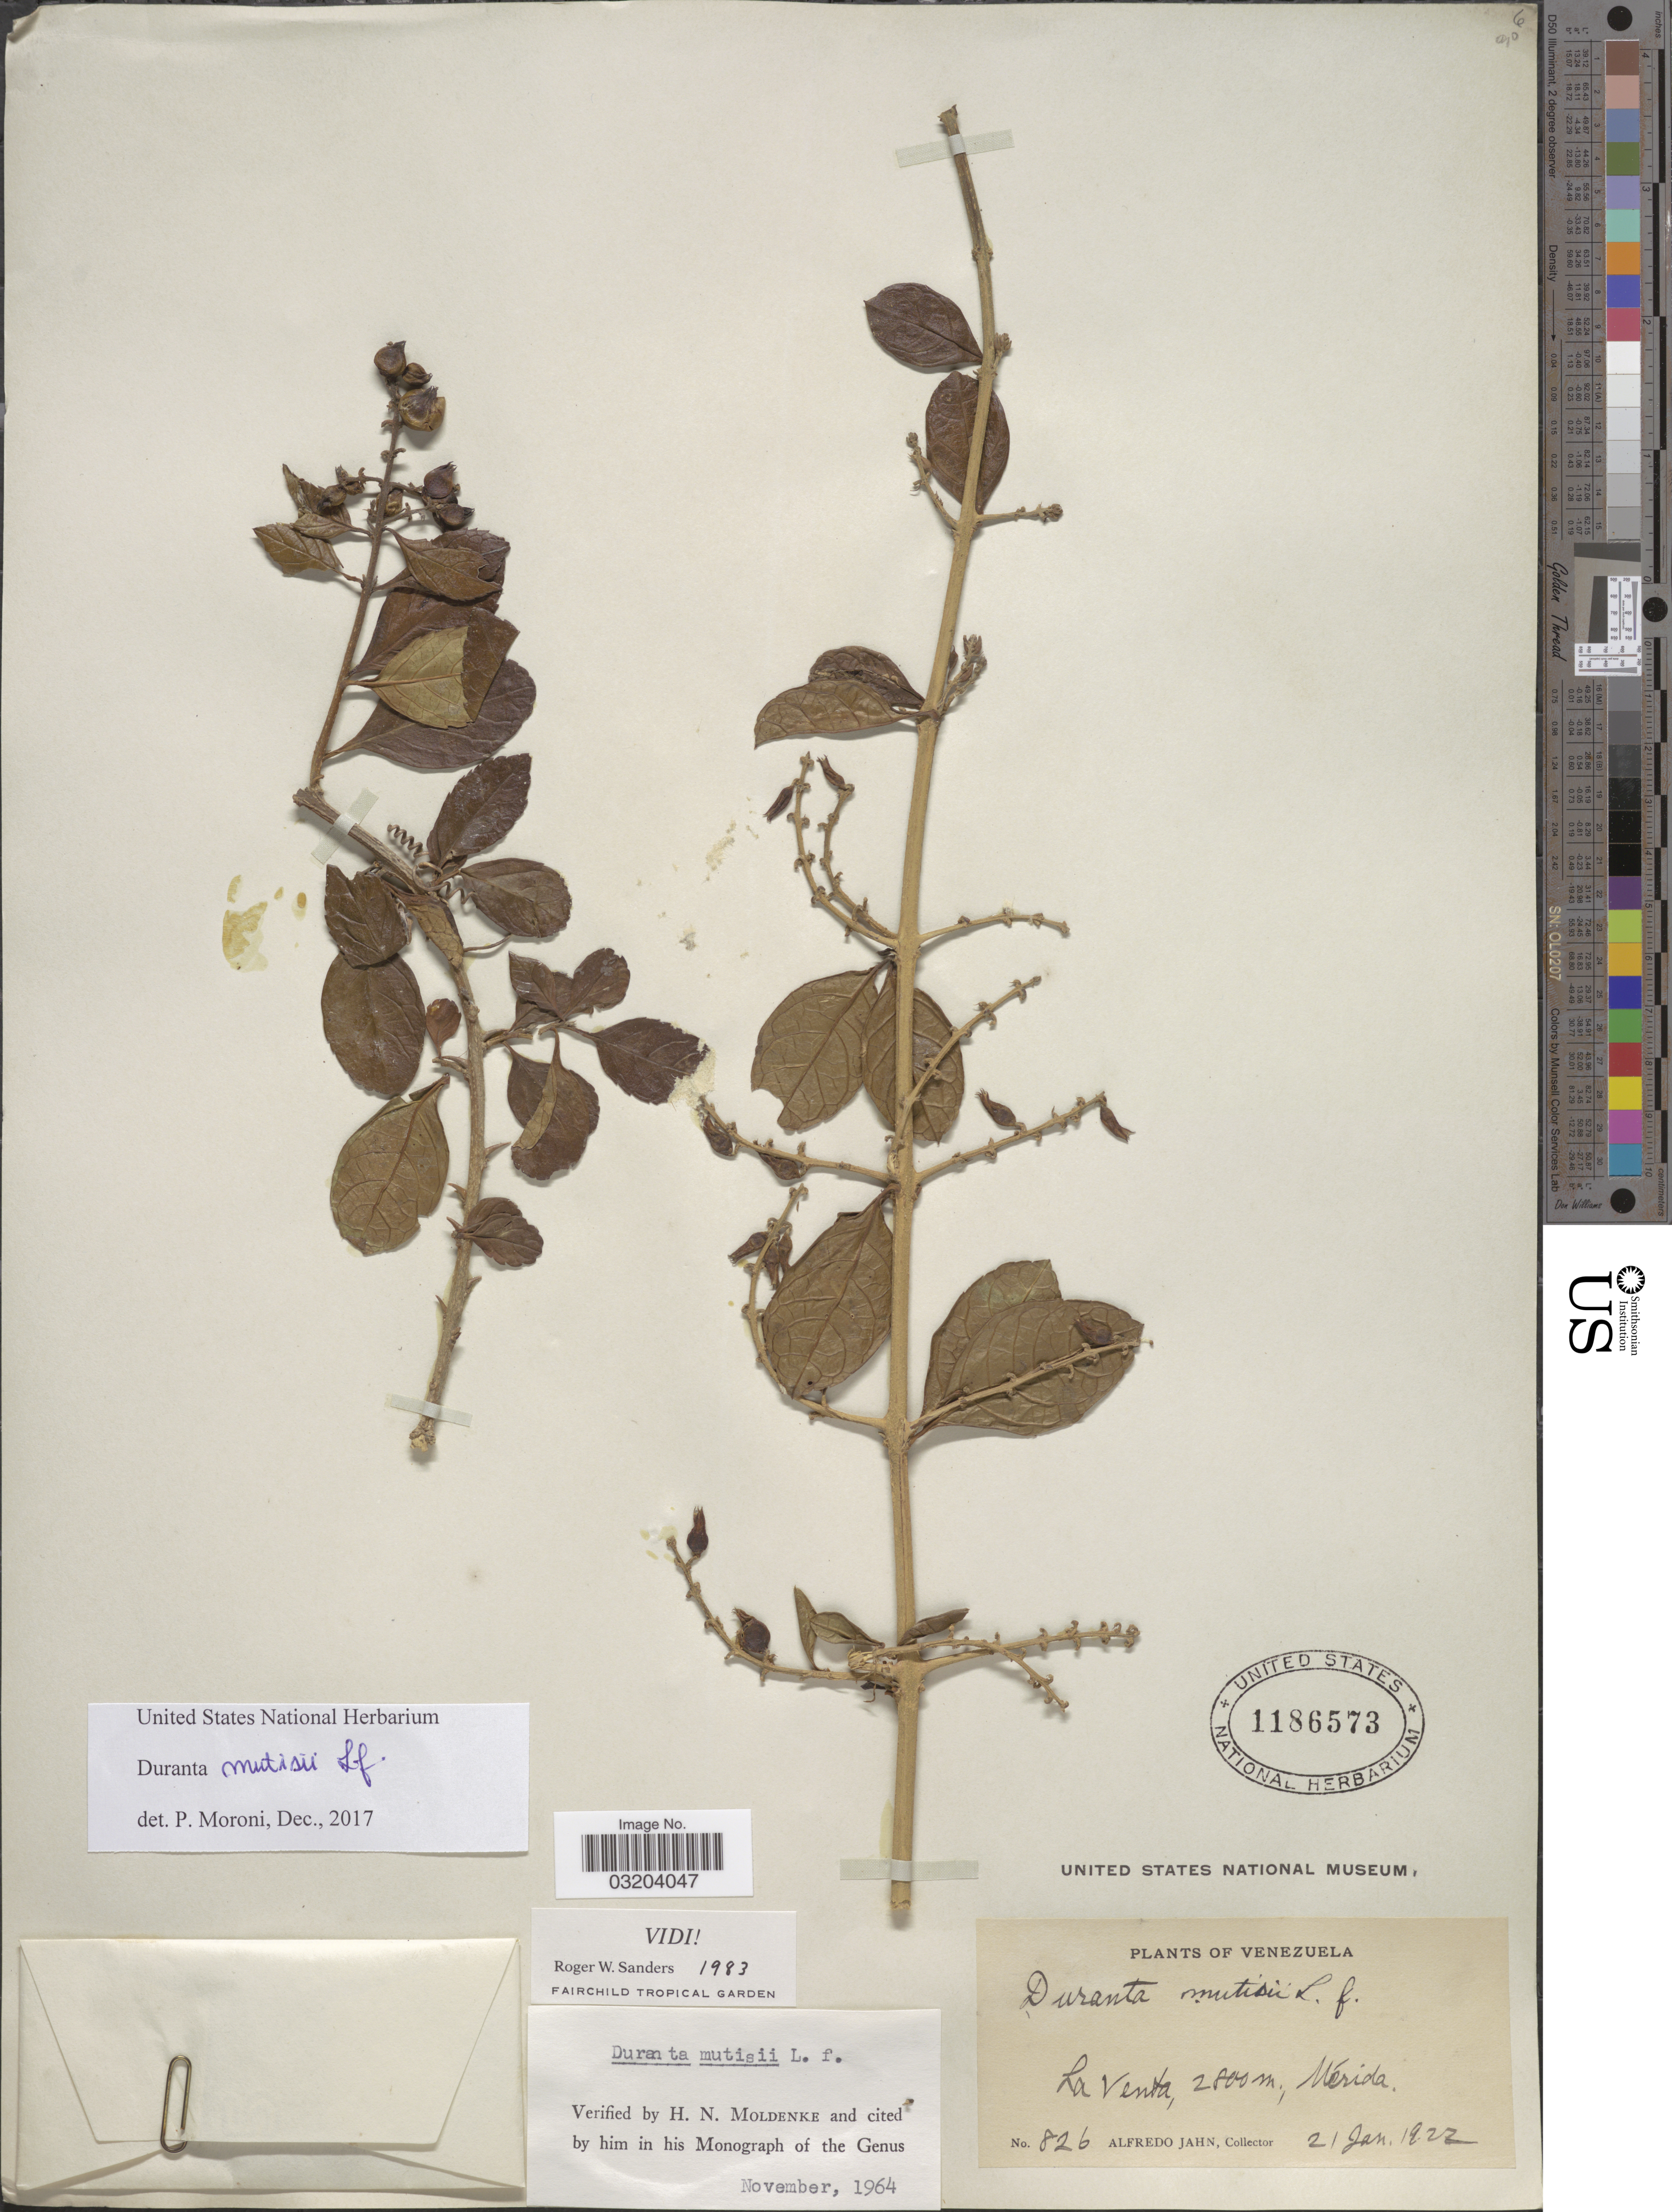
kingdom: Plantae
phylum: Tracheophyta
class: Magnoliopsida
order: Lamiales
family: Verbenaceae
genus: Duranta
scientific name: Duranta mutisii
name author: L. f.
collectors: A. Jahn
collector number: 826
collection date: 1922-01-21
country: Venezuela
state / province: Mérida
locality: La Venta.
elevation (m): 2800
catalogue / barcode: US 1186573